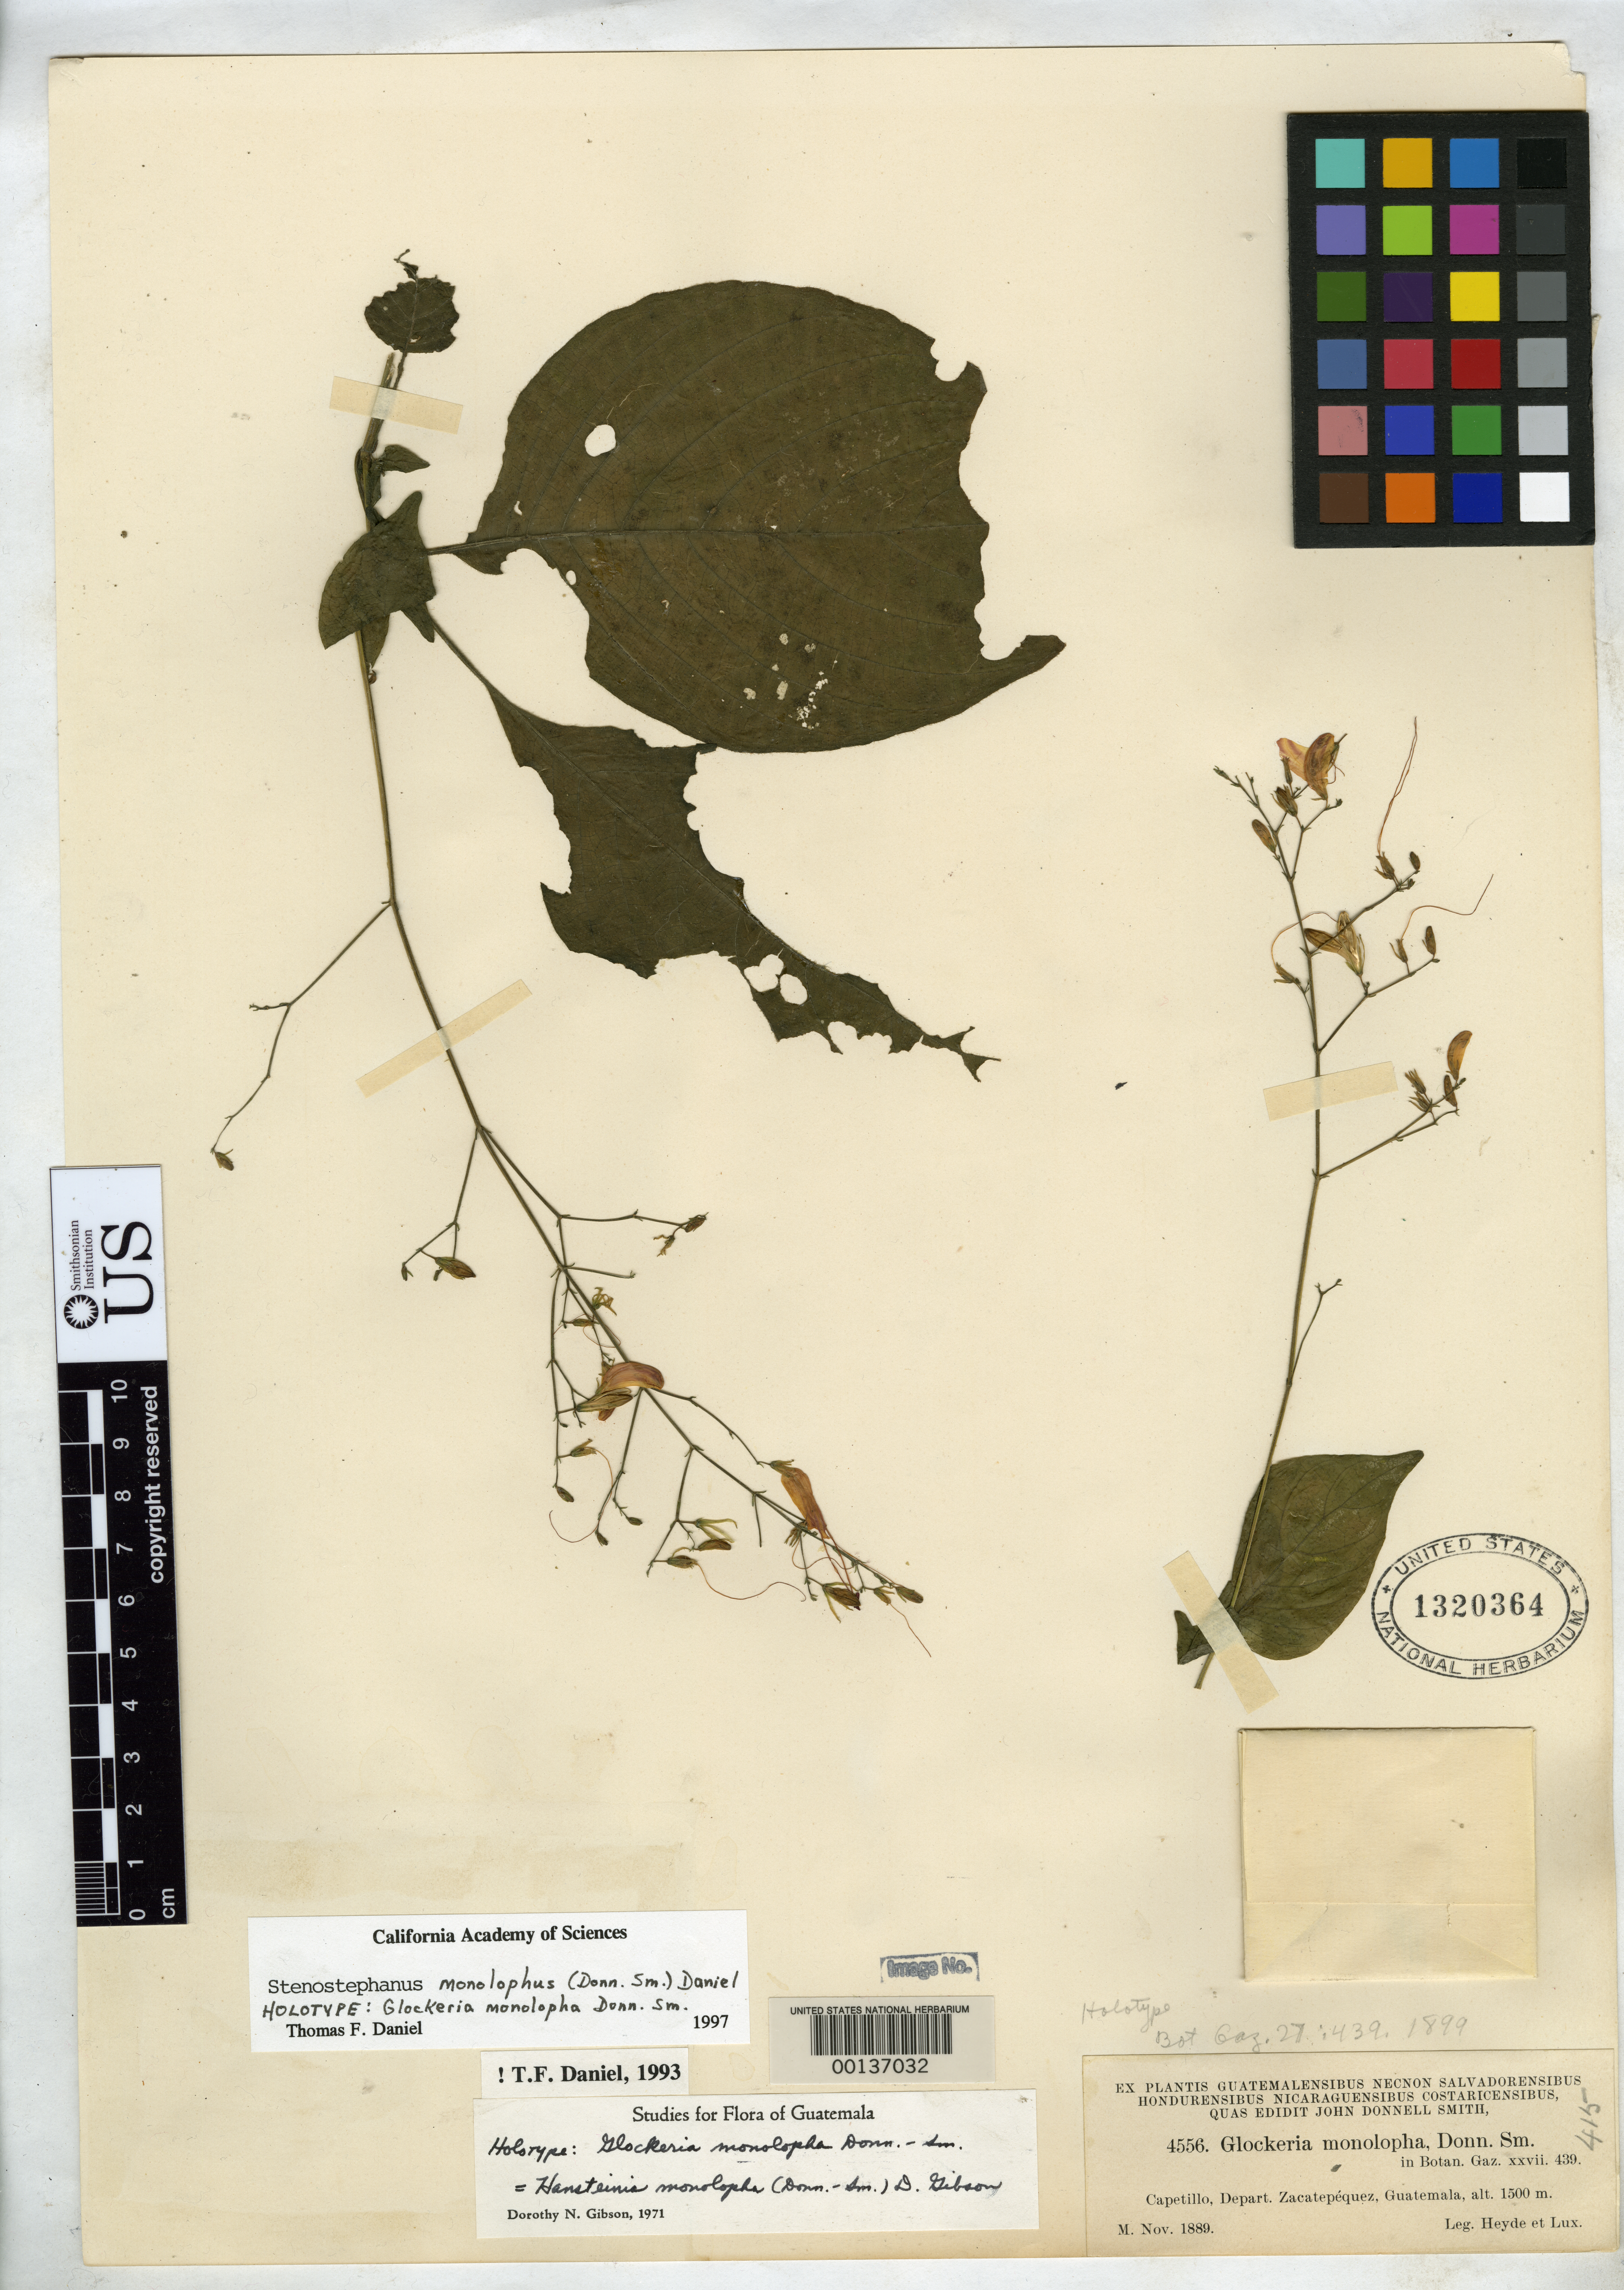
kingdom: Plantae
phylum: Tracheophyta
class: Magnoliopsida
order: Lamiales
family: Acanthaceae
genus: Glockeria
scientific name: Glockeria monolopha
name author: Donn. Sm.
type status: Type Collection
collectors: E. T. Heyde & E. Lux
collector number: J.D.S. 4556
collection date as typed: Nov 1889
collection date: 1889-11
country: Guatemala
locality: Capetillo.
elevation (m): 1500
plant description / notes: One of two sheets (syntypes? USNH 1320363, 1320364) ex John Donnell Smith herbarium. This sheet (1320364) annotated as "holotype" by D.N. Gibson (1971) and T.F. Daniel (1997).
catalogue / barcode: US 1320364